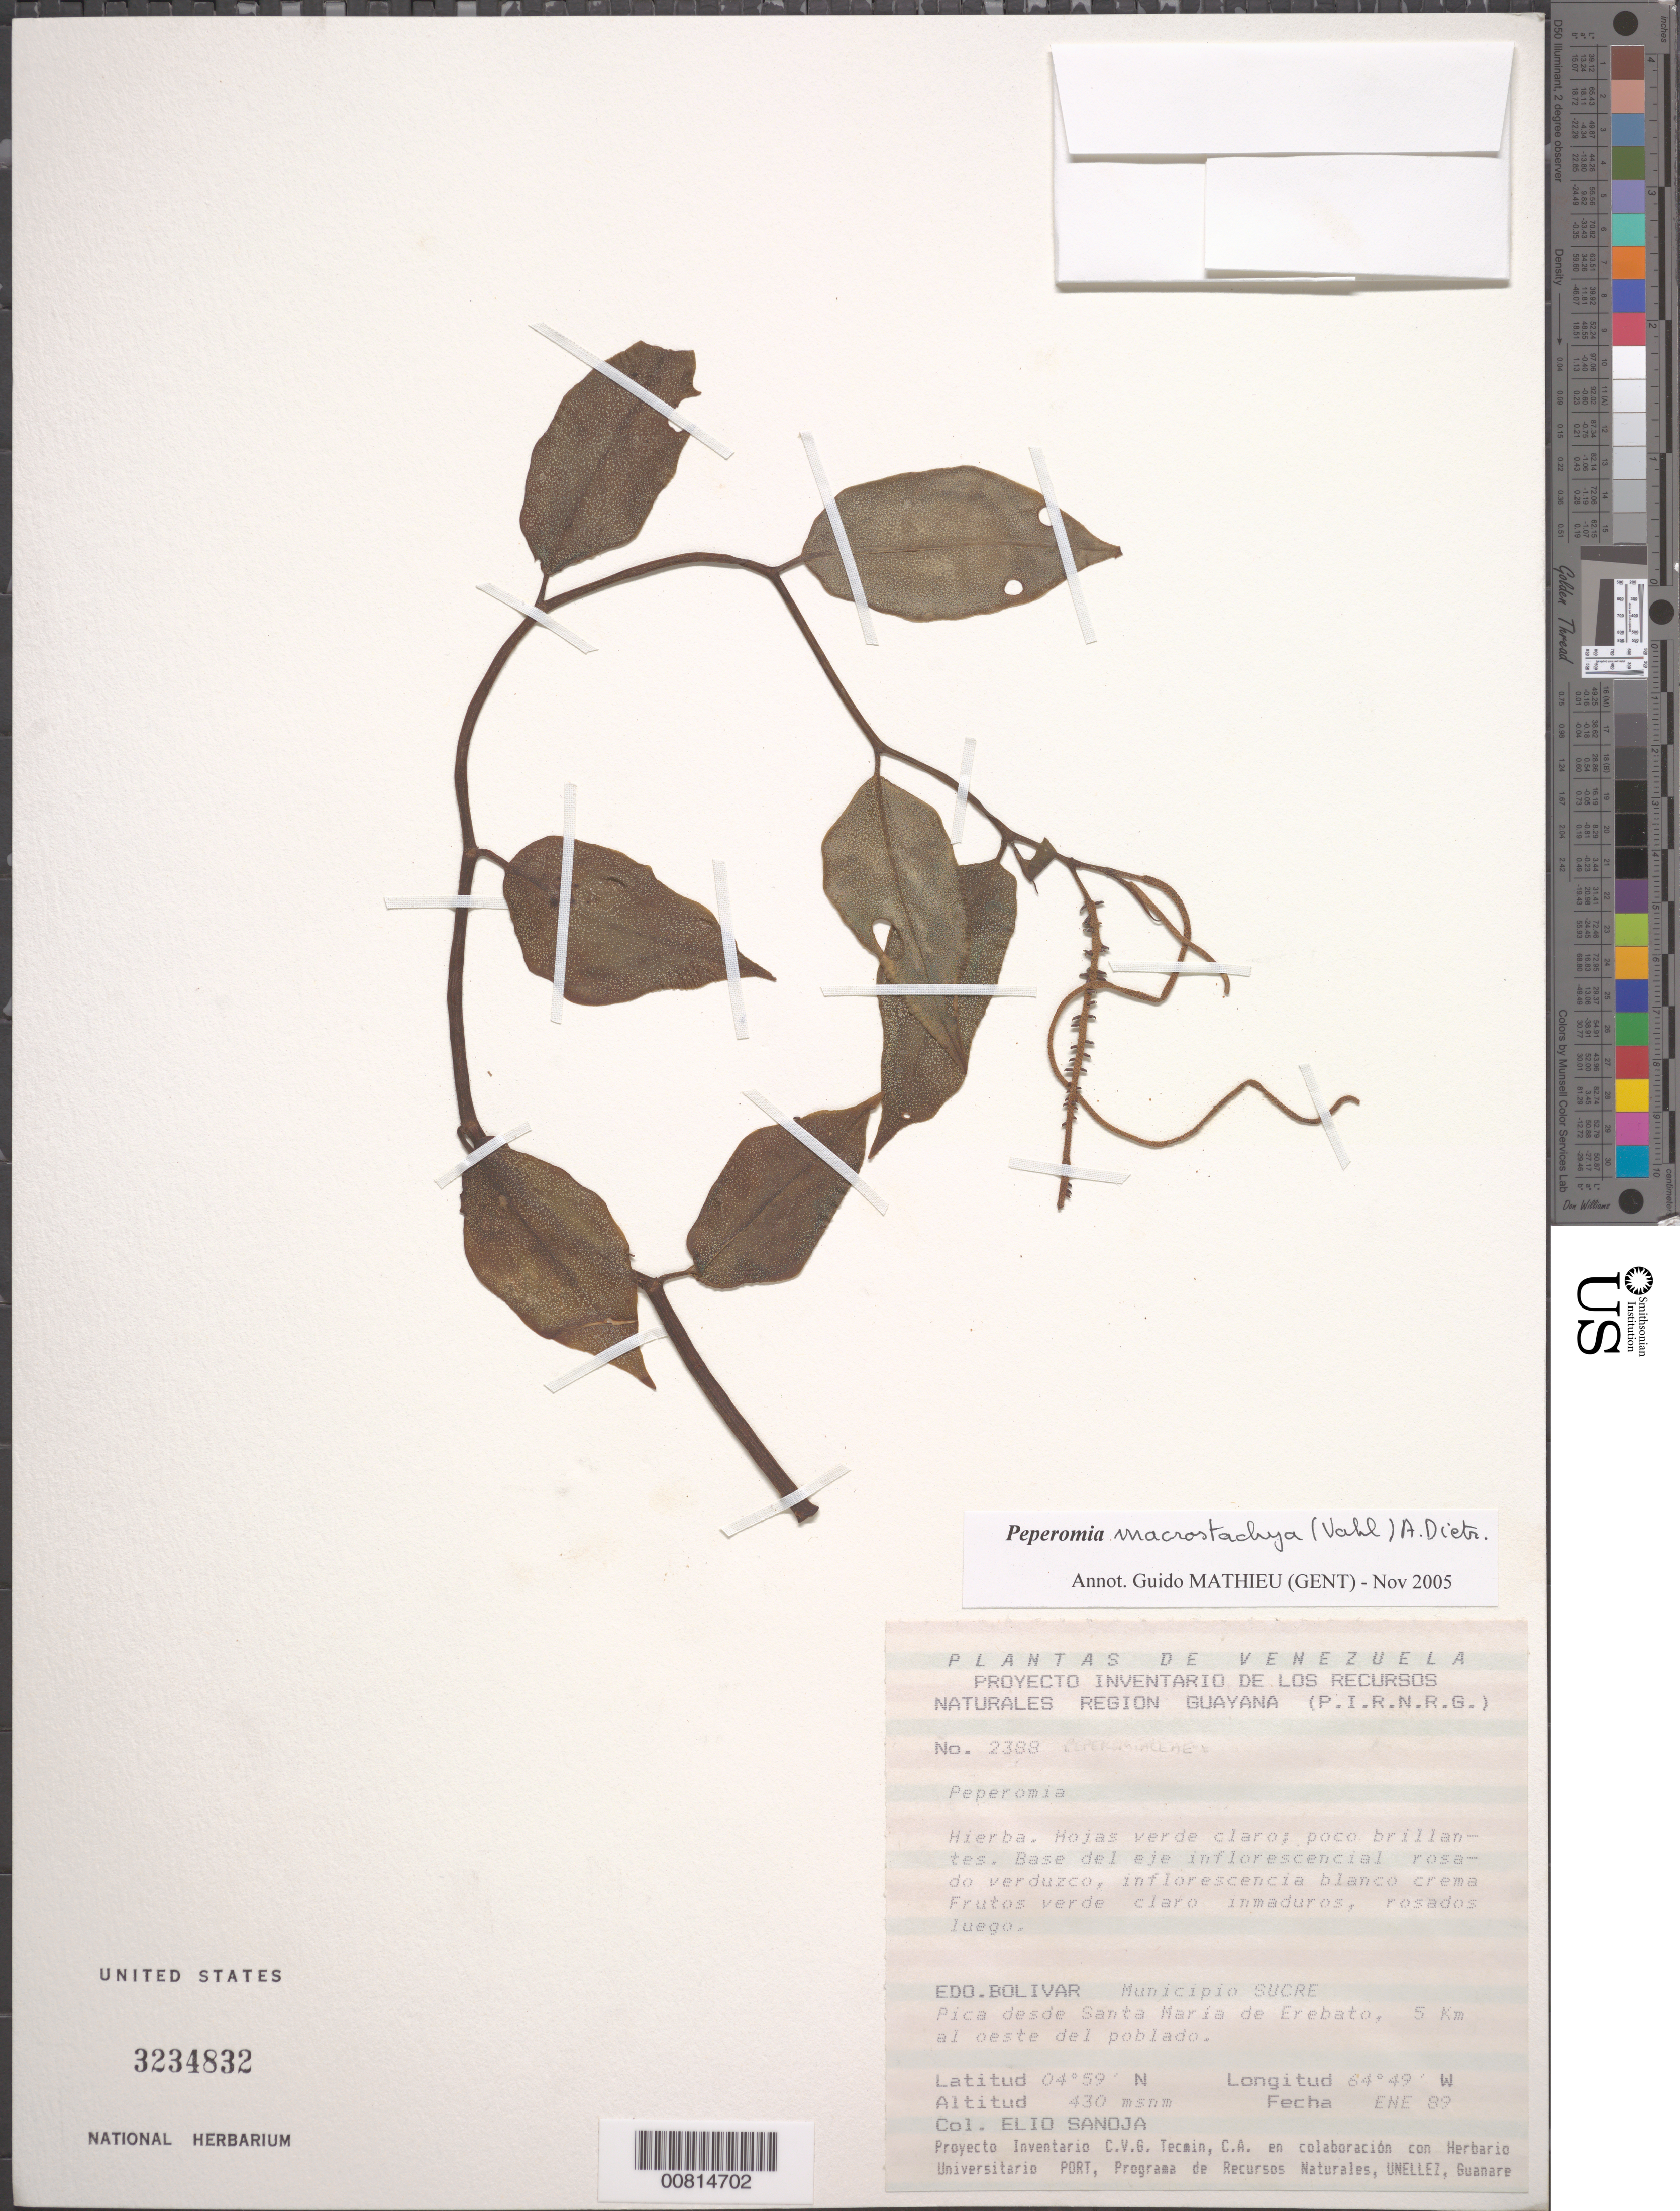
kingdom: Plantae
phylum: Tracheophyta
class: Magnoliopsida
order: Piperales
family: Piperaceae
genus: Peperomia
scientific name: Peperomia macrostachya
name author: (Vahl) A. Dietr.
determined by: Mathieu, Guido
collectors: E. Sanoja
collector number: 2388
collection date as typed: Jan-89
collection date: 1989-01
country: Venezuela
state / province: Bolívar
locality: Mun. Sucre, Santa María de Erebato, 5 km oeste del poblado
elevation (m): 430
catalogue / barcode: US 3234832